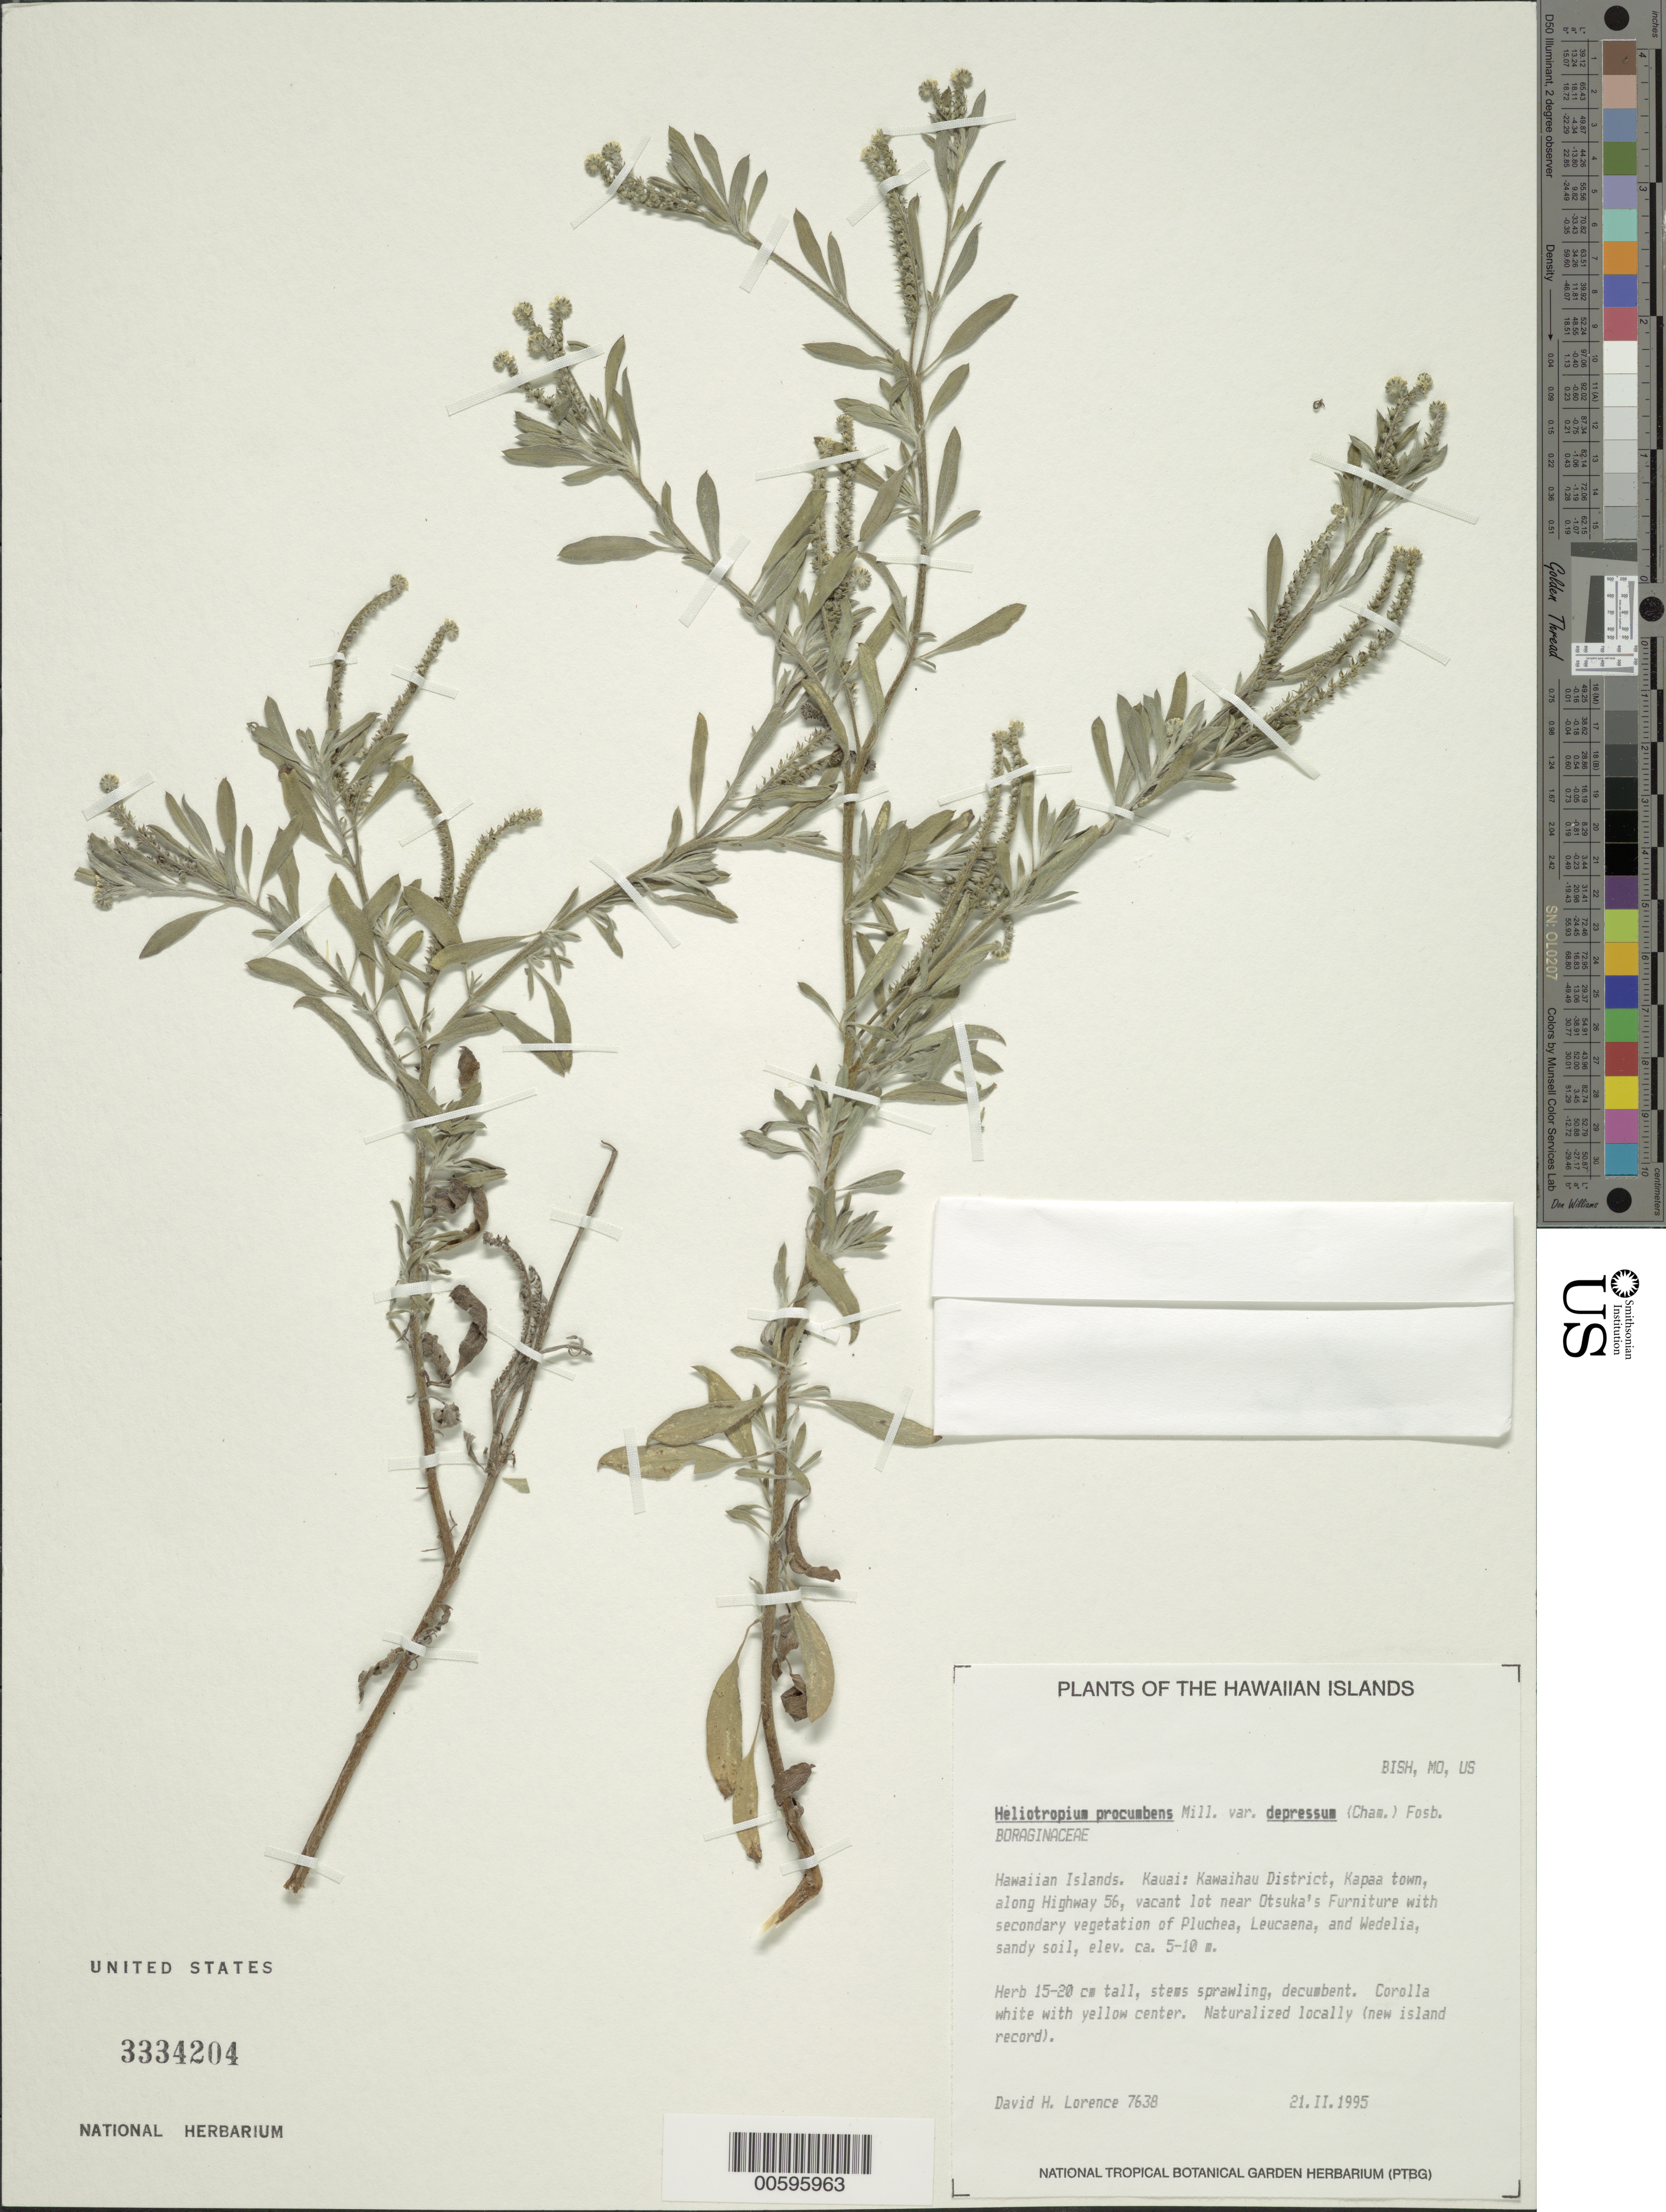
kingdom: Plantae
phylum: Tracheophyta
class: Magnoliopsida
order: Boraginales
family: Heliotropiaceae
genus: Euploca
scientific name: Euploca procumbens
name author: (Mill.) Diane & Hilger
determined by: Wagner, W. L., (BOT), Smithsonian Institution - National Museum of Natural History (UNITED STATES)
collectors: D. Lorence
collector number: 7638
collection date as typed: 21 Feb 1995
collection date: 1995-02-21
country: United States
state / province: Hawaii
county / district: Kauai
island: Kaua'i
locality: Kawaihau Dist, Kapaa town, along Hwy 56, vacant lot near Otsuka's Furniture.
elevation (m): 5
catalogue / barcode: US 3334204